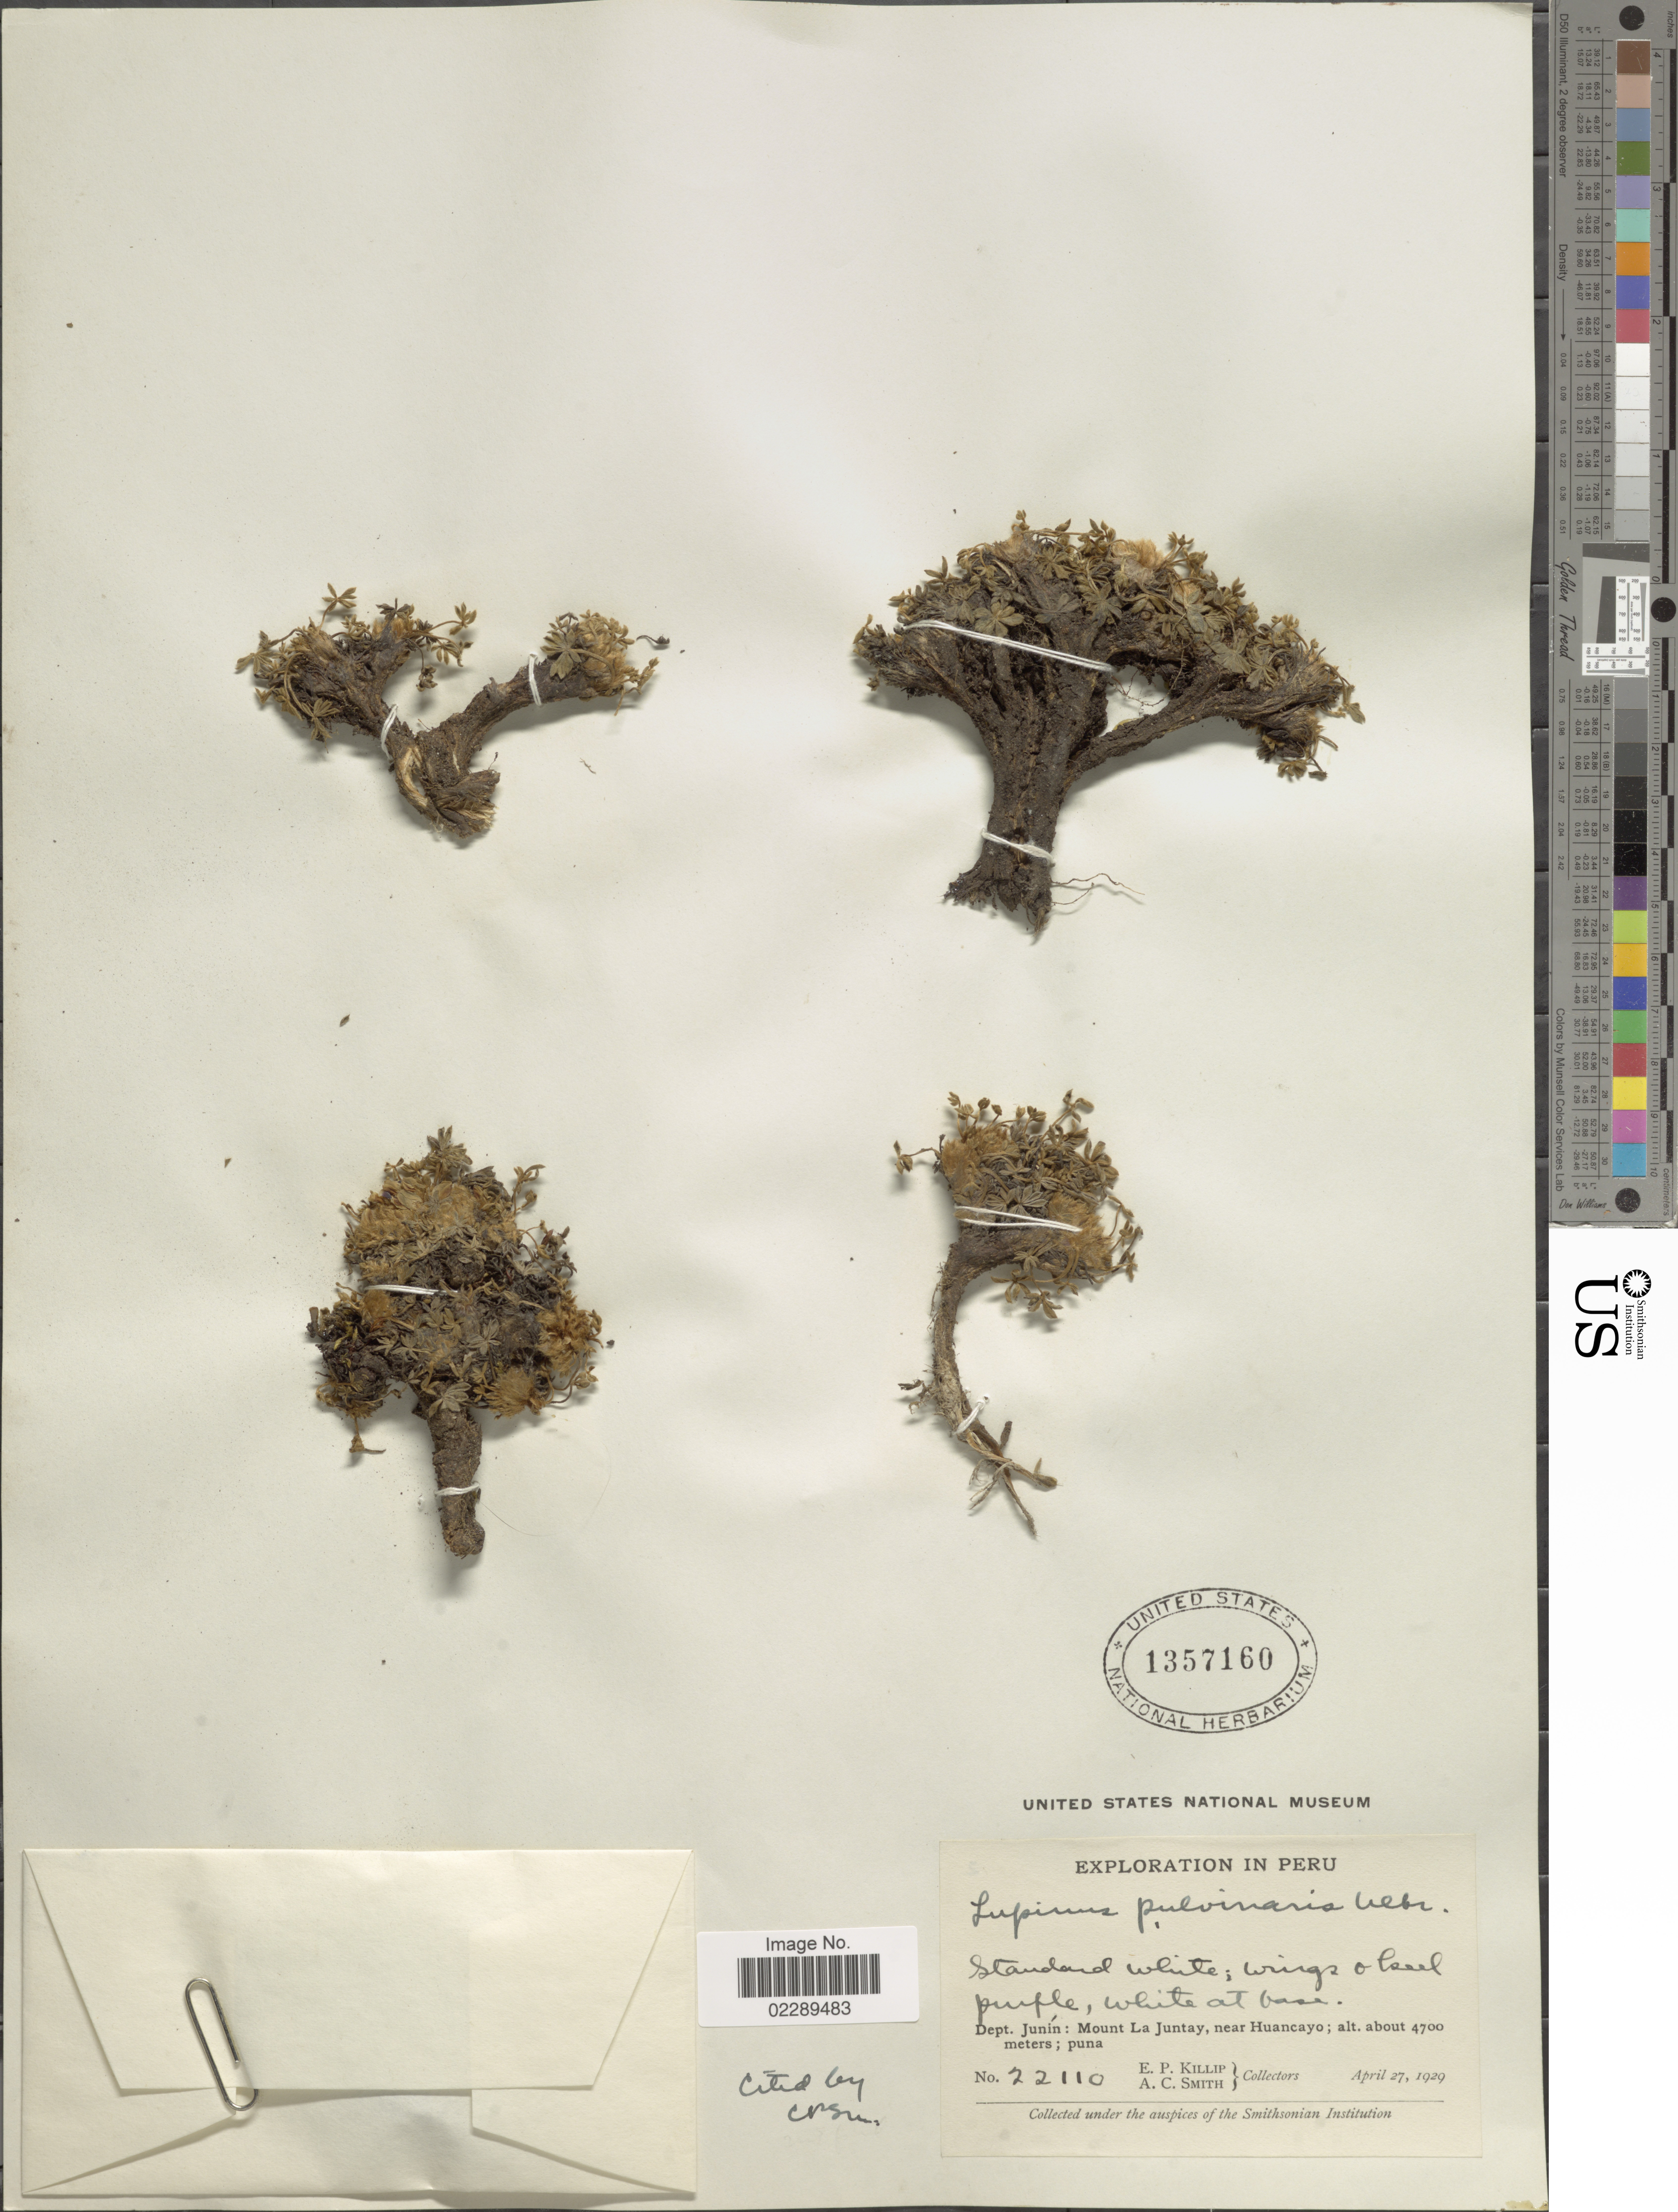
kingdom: Plantae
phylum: Tracheophyta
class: Magnoliopsida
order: Fabales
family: Fabaceae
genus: Lupinus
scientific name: Lupinus pulvinaris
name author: Ulbr.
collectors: E. P. Killip & A. C. Smith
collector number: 22110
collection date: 1929-04-27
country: Peru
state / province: Junín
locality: Dept. Junín: Mount La Juntay, near Huancayo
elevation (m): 4700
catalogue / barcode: US 1357160